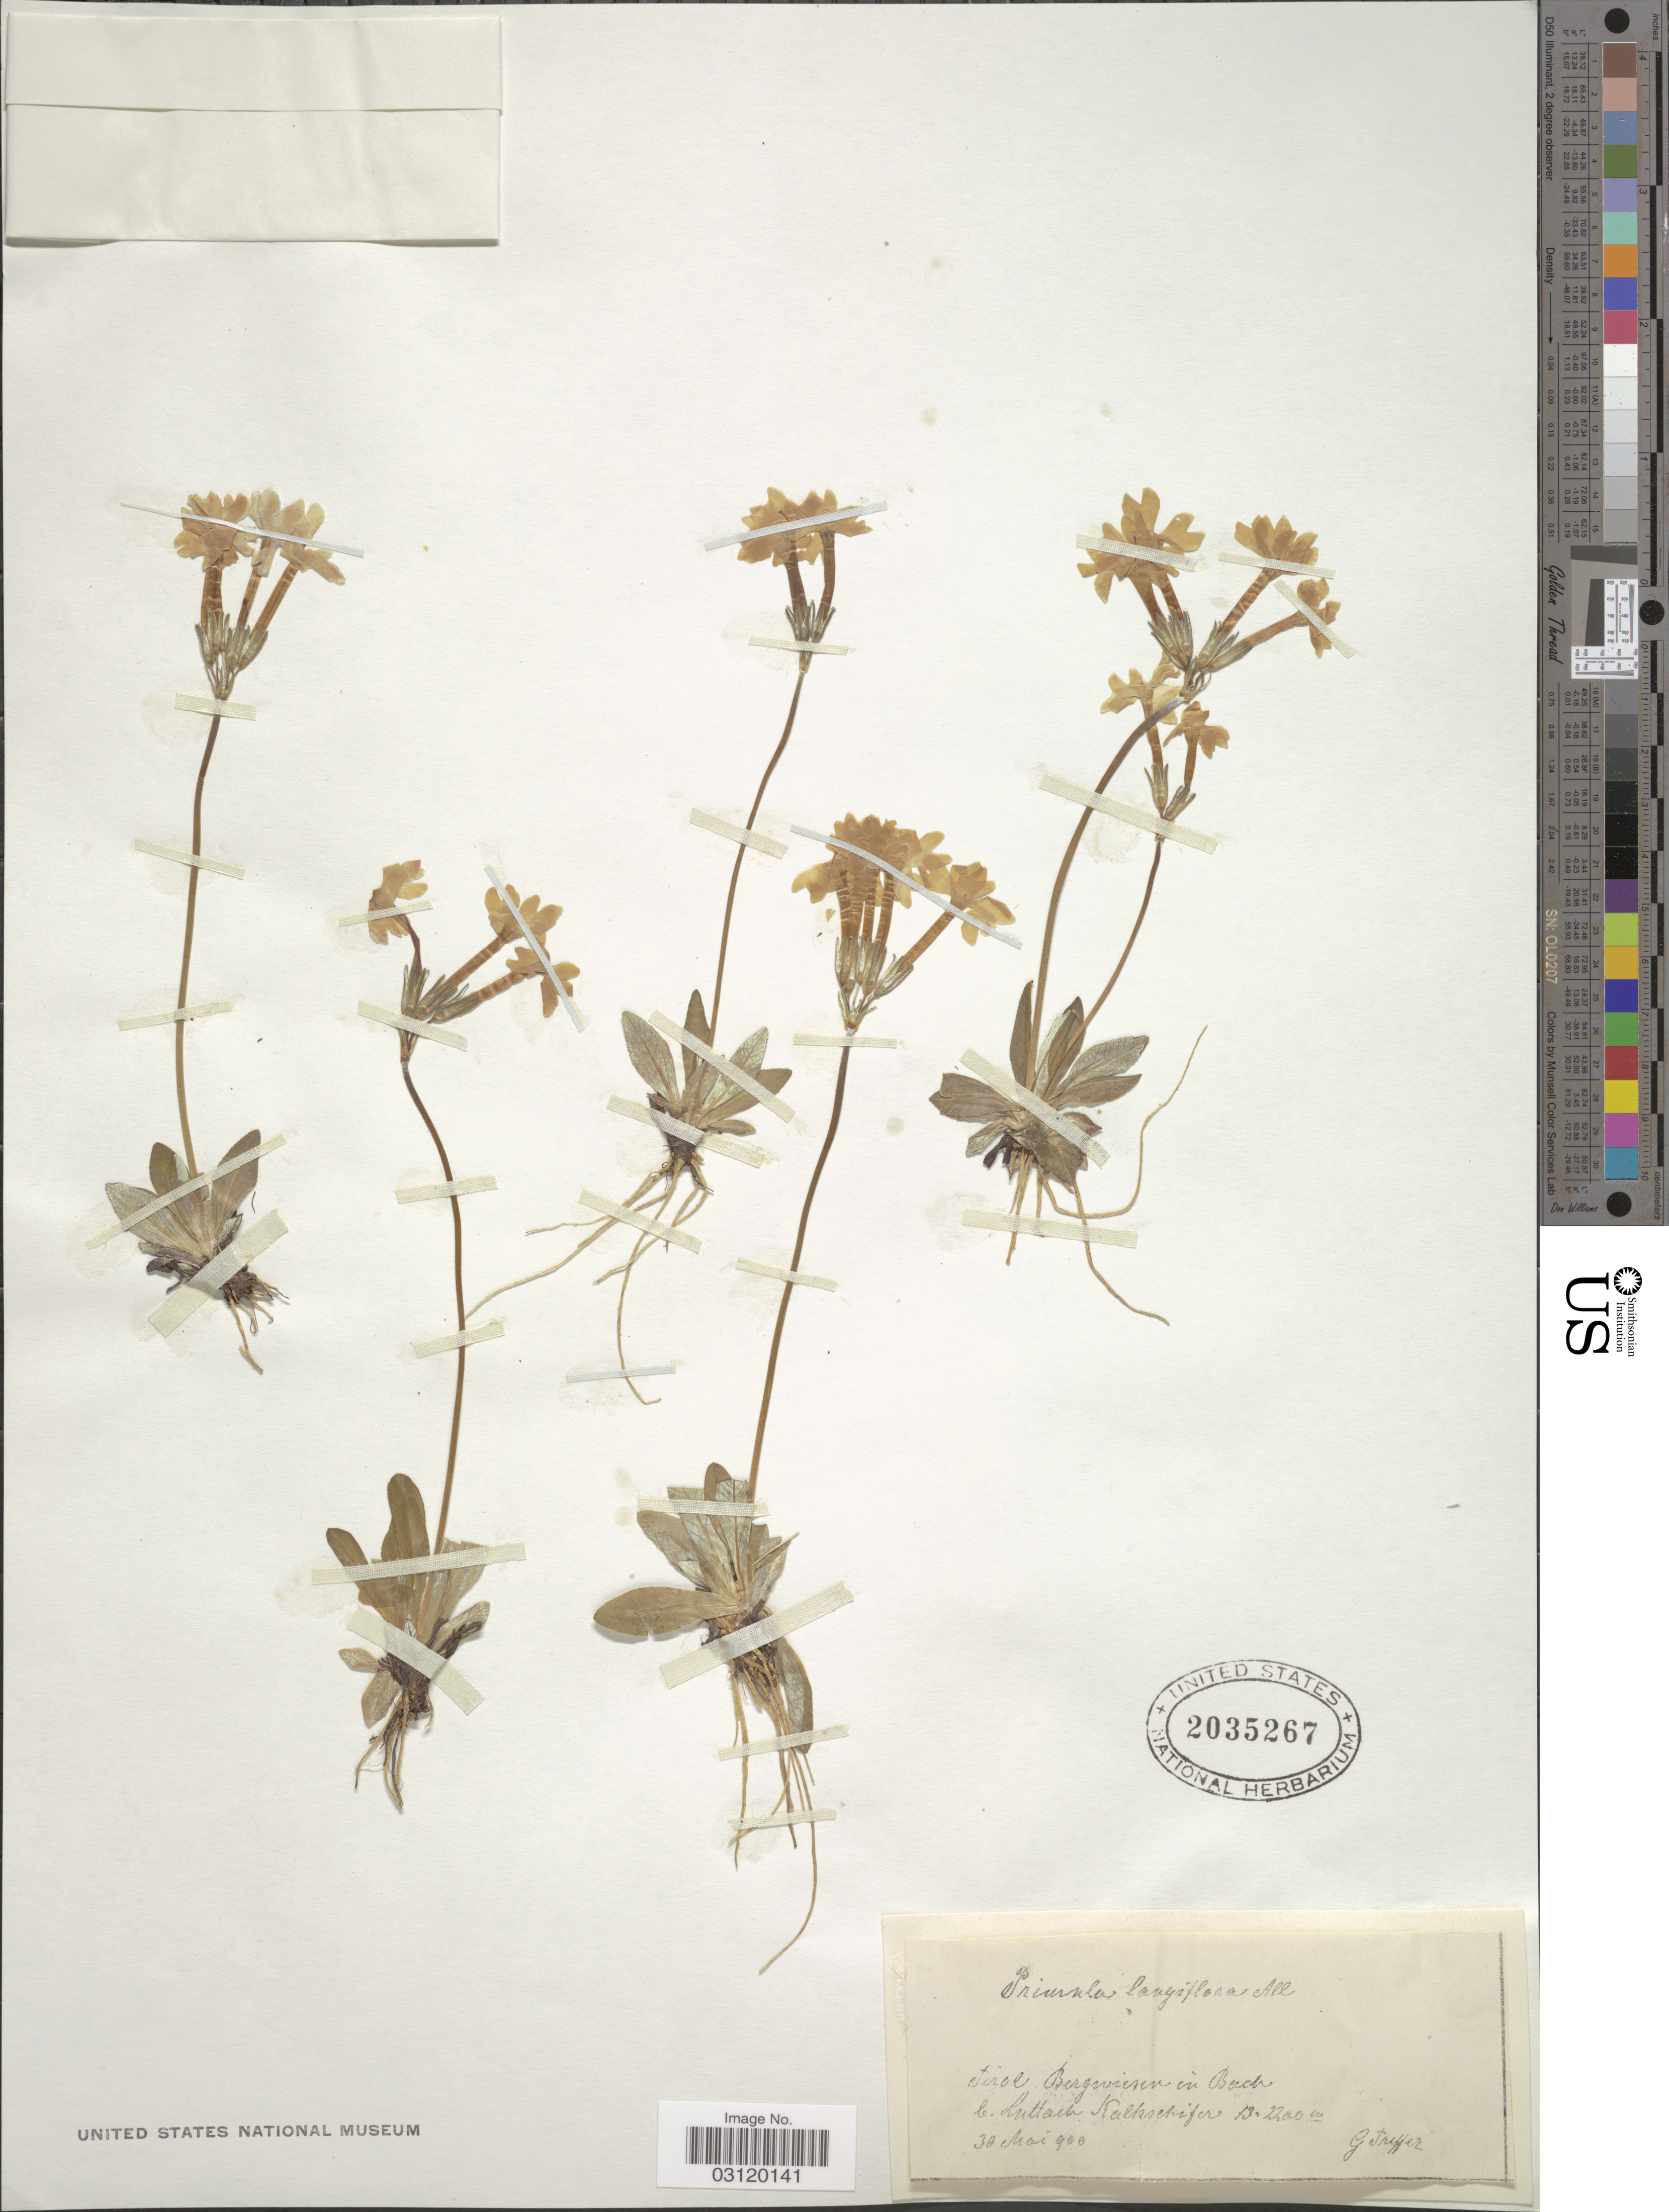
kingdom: Plantae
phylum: Tracheophyta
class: Magnoliopsida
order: Ericales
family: Primulaceae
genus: Primula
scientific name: Primula longiflora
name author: All.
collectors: G. Treffer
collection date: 1900-05-30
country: Italy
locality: Tirol Bergwiesen in Bach b. Luttach Kalkschifer.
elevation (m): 1300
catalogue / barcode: US 2035267